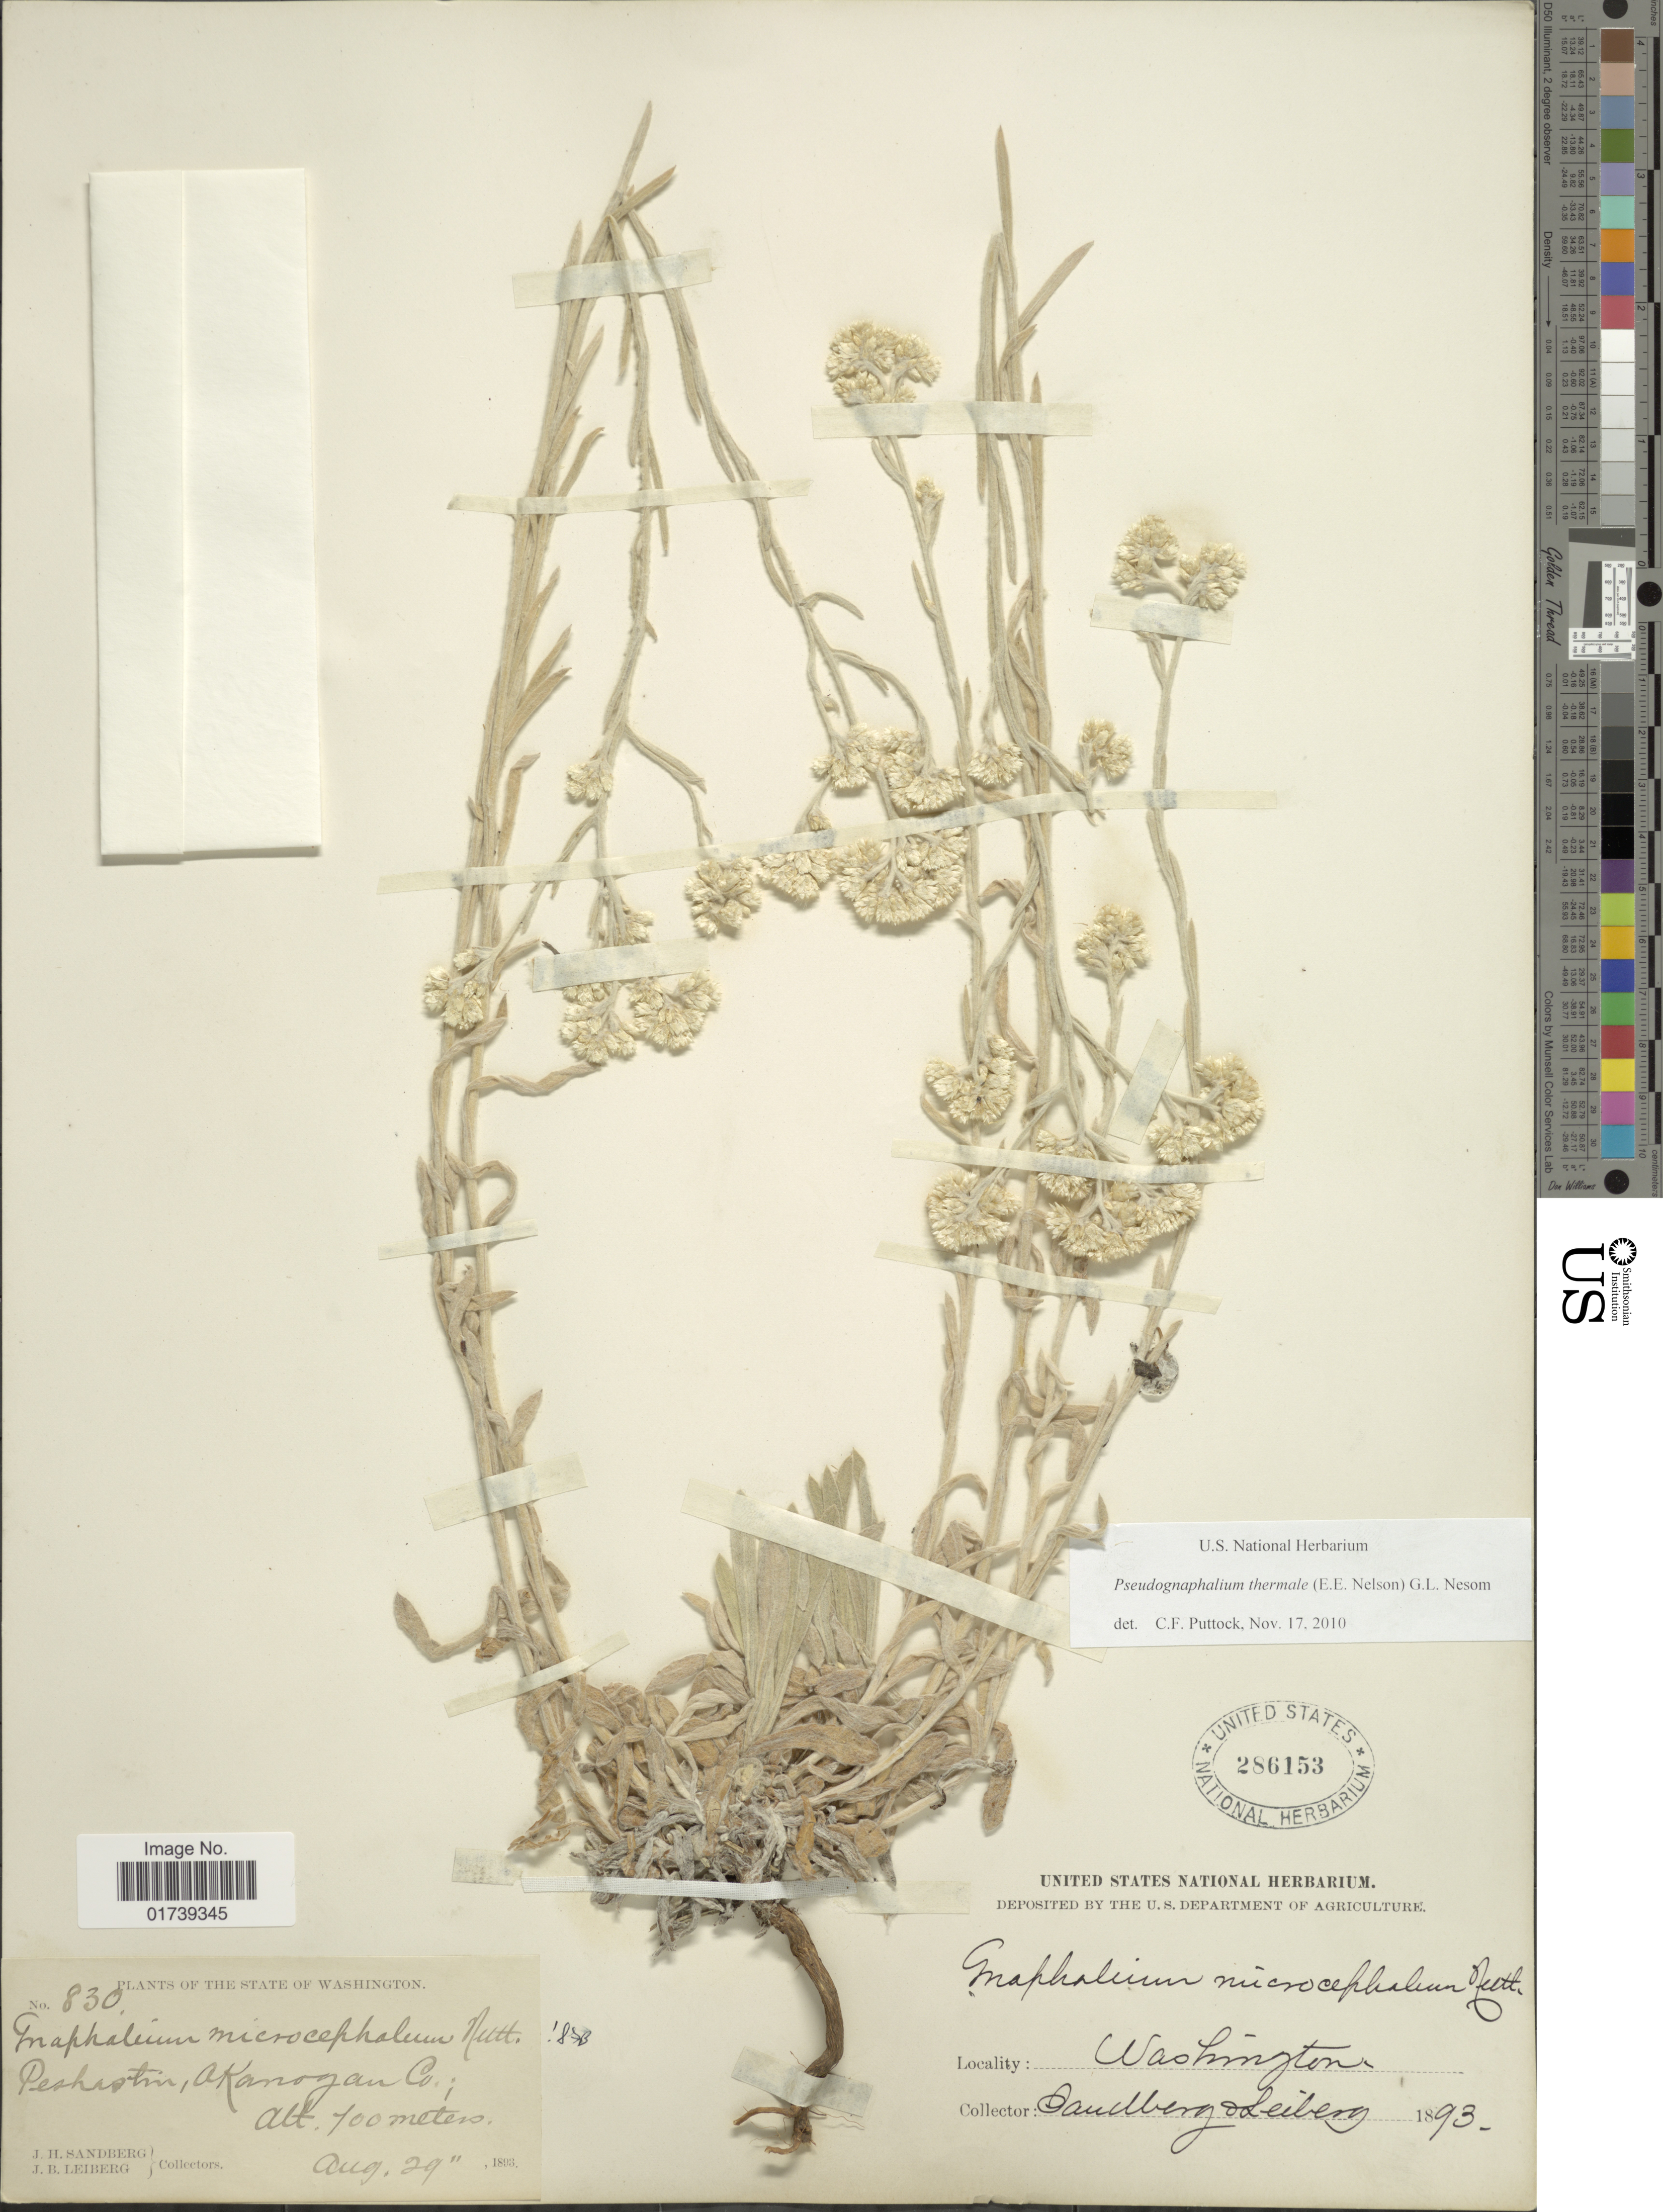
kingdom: Plantae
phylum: Tracheophyta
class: Magnoliopsida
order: Asterales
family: Asteraceae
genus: Pseudognaphalium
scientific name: Pseudognaphalium thermale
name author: (E.E. Nelson) G.L. Nesom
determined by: Puttock, Christopher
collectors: J. H. Sandberg & J. B. Leiberg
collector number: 830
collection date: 1893-08-29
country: United States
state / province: Washington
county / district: Okanogan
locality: Peshrotm, Akanogan Co.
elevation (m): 700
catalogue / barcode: US 286153